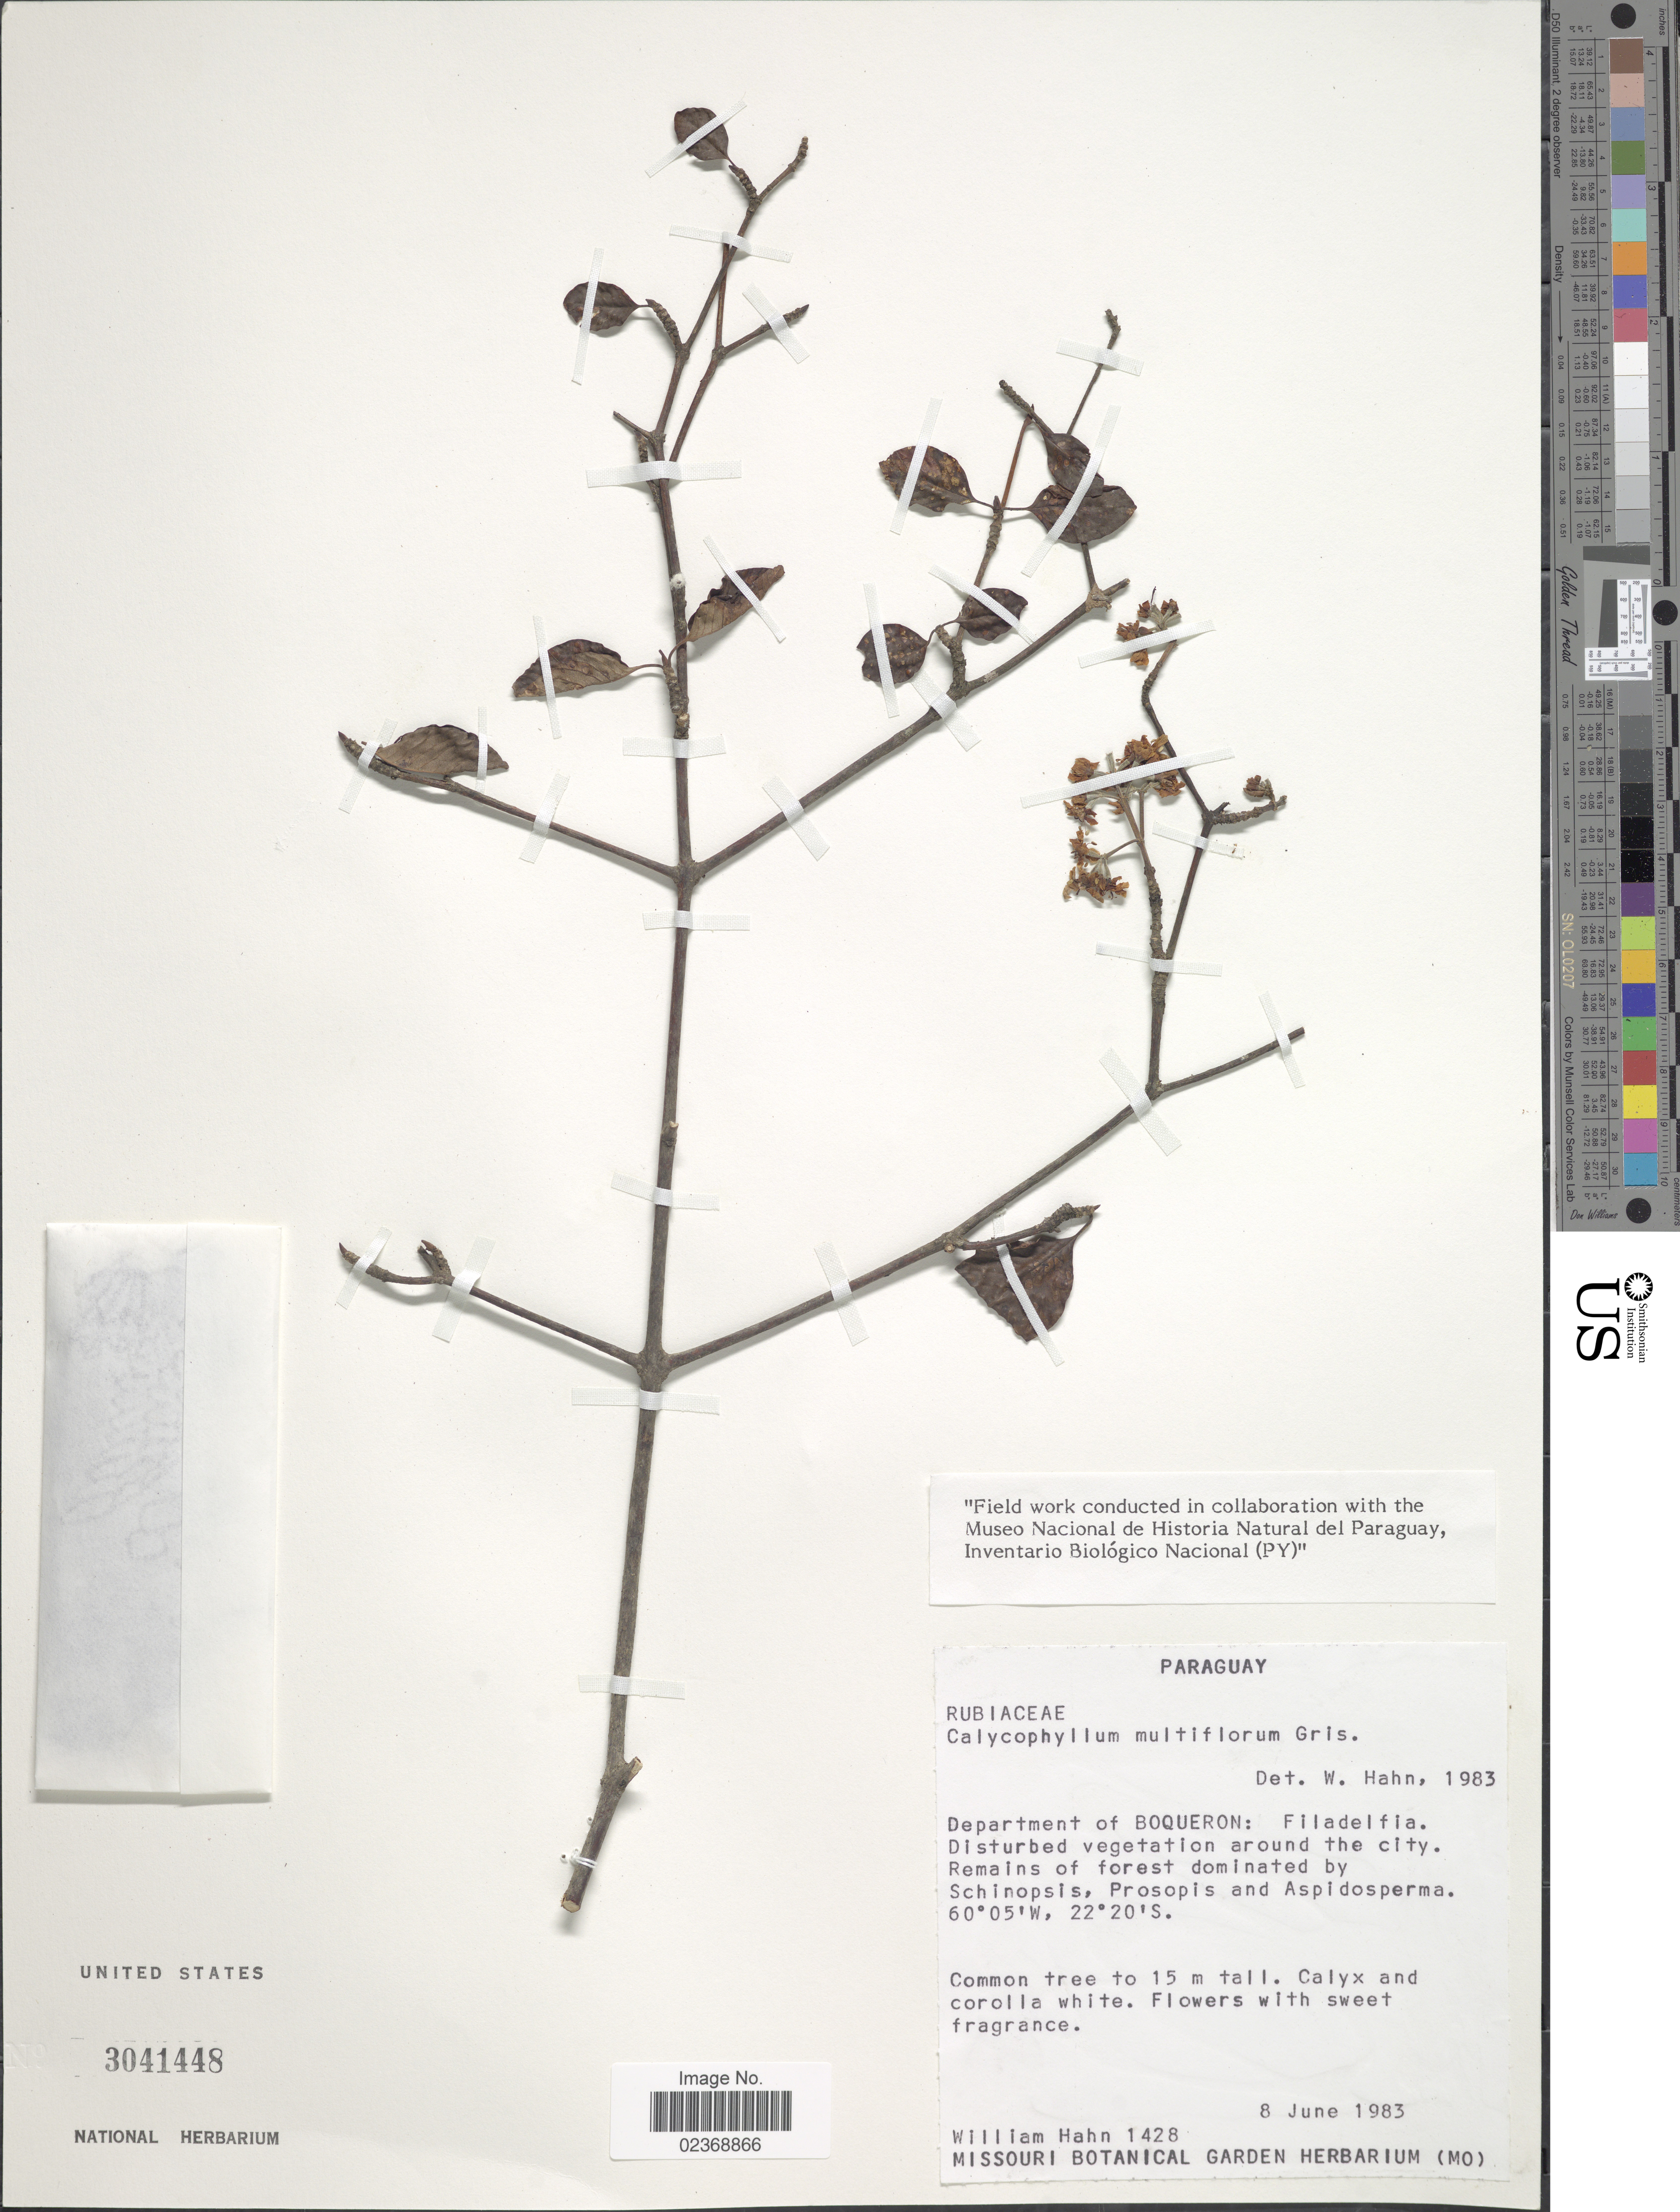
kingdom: Plantae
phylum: Tracheophyta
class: Magnoliopsida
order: Gentianales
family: Rubiaceae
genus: Calycophyllum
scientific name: Calycophyllum multiflorum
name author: Griseb.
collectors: W. Hahn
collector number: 1428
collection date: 1983-06-08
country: Paraguay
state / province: Boqueron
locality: Filadelfia. Disturbed vegetation around the city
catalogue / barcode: US 3041448